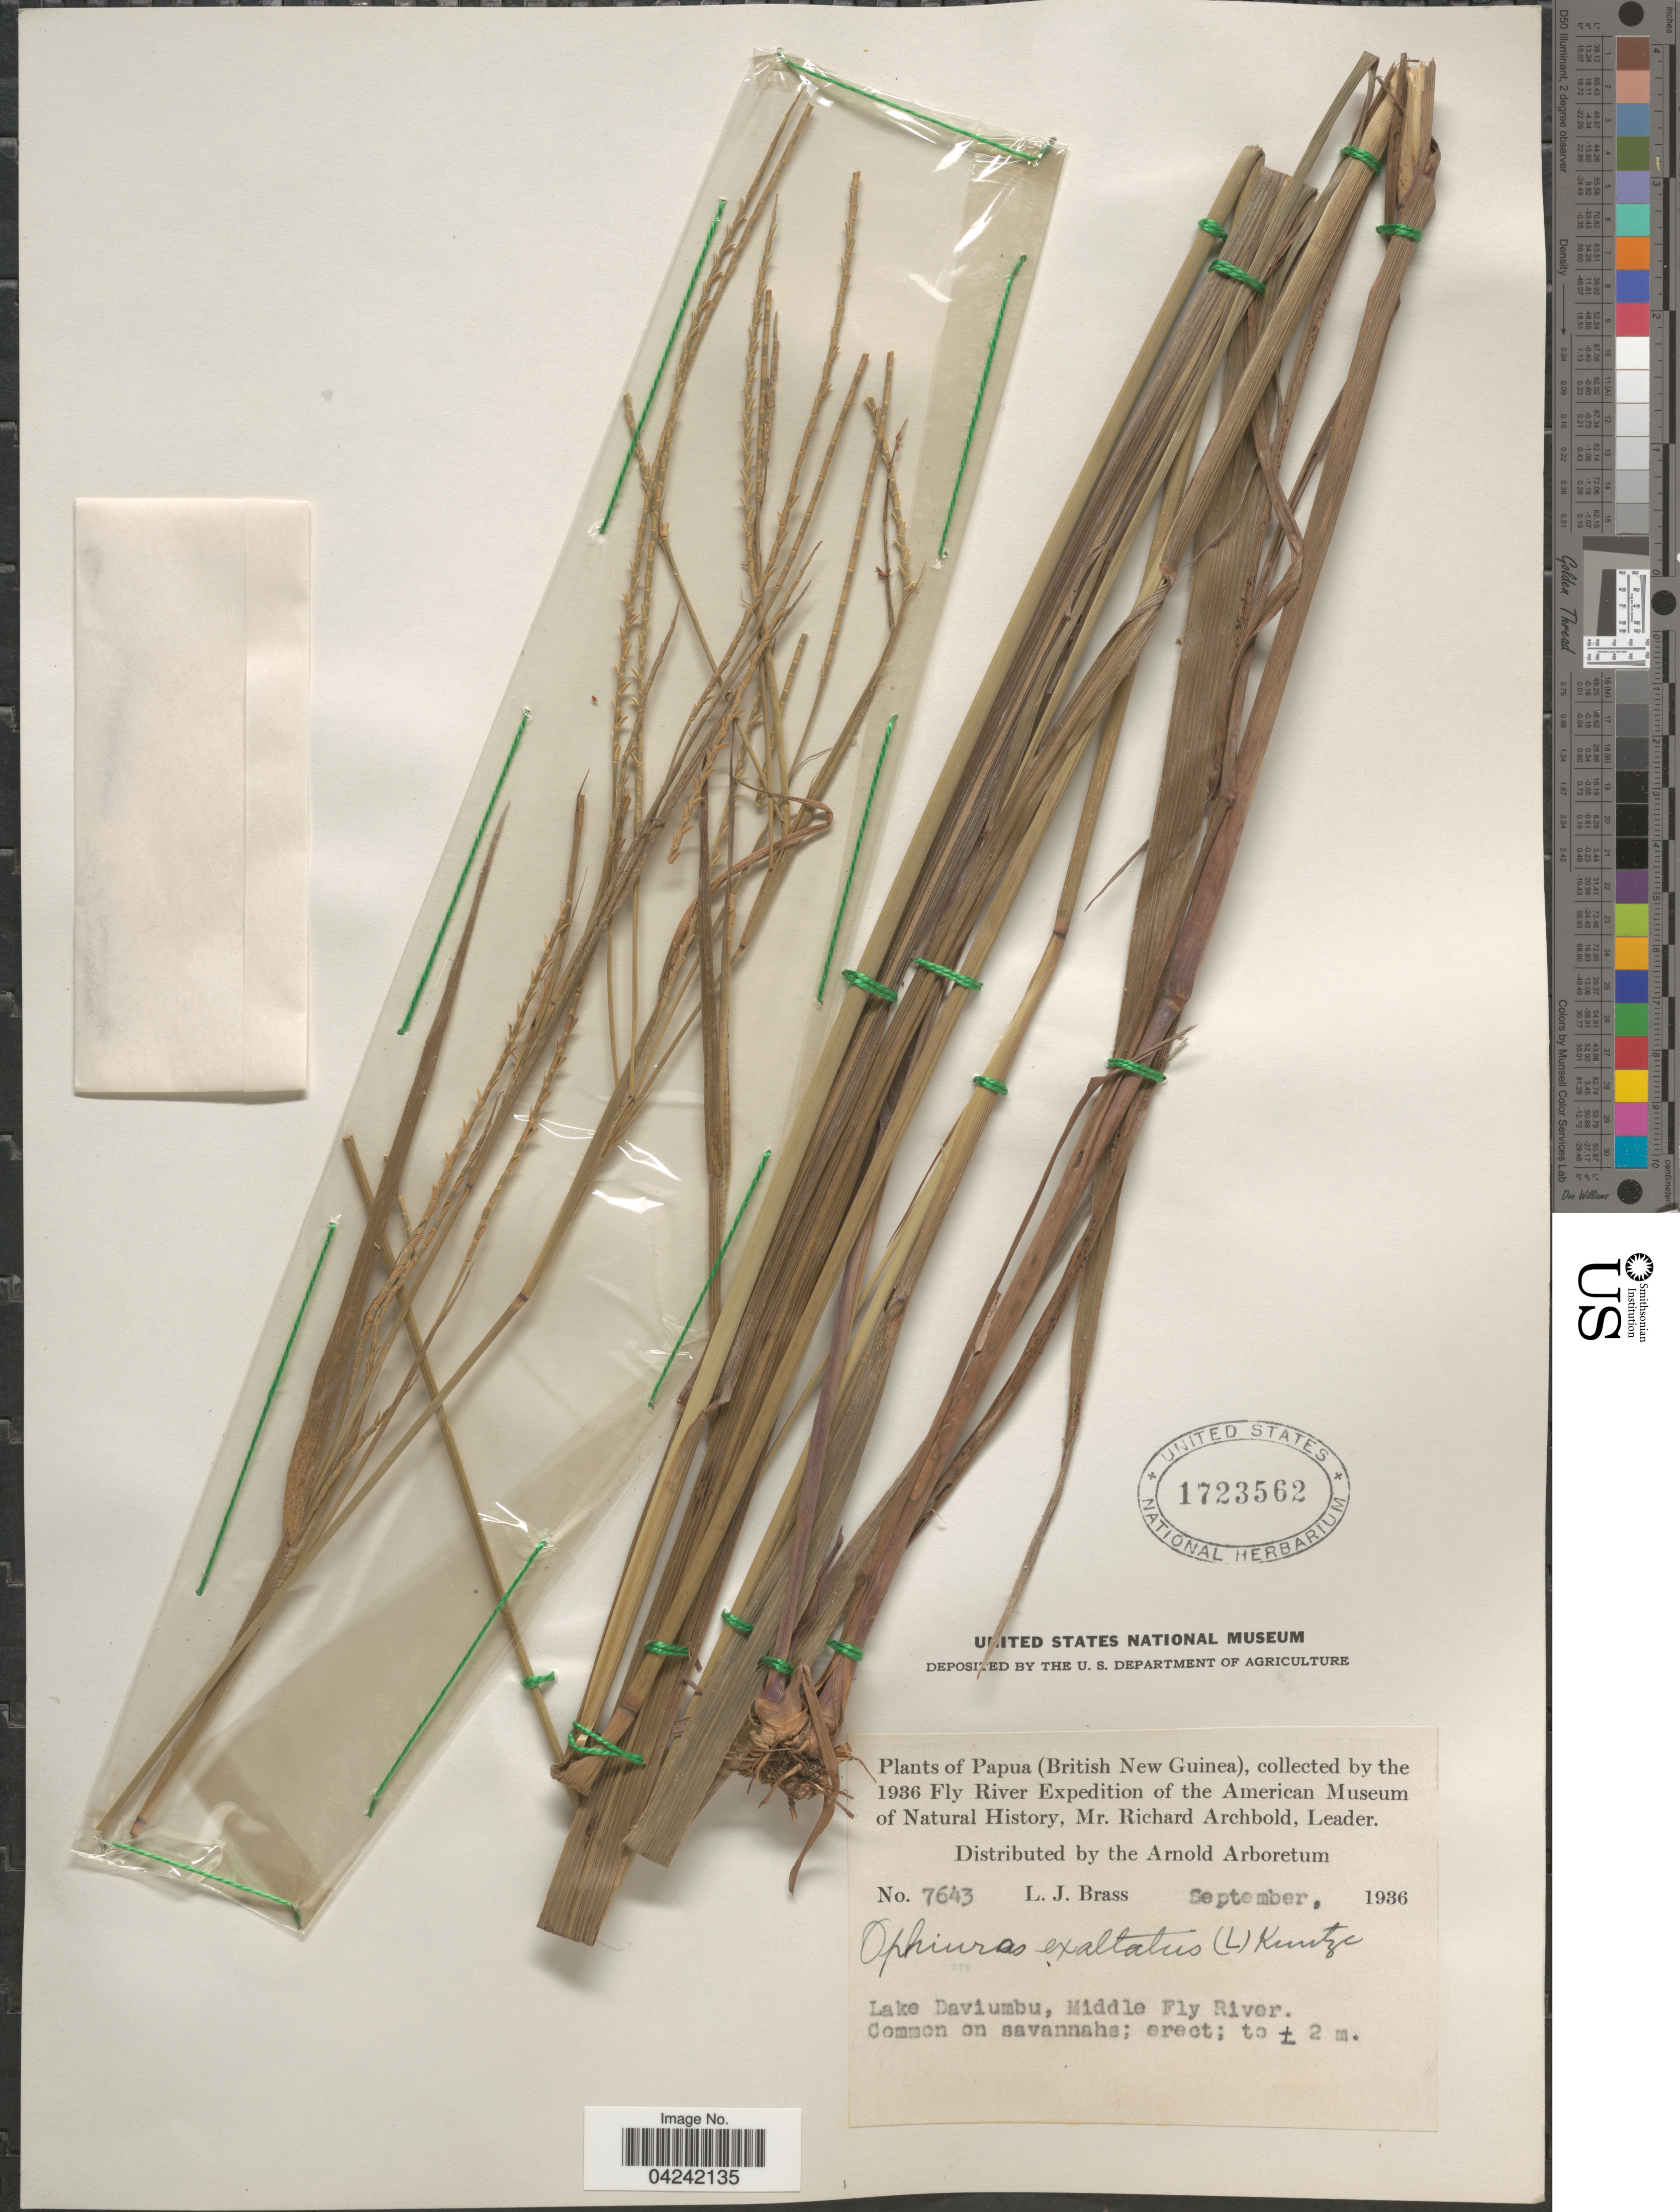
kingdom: Plantae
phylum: Tracheophyta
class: Liliopsida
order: Poales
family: Poaceae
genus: Ophiuros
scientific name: Ophiuros sp.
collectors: L. J. Brass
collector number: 7643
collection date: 1936-09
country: Papua New Guinea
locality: Papua (British New Guinea). The 1936 Fly River Expedition of the American Museum of Natural History. Lake Daviumbu, Middle Fly River.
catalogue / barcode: US 1723562